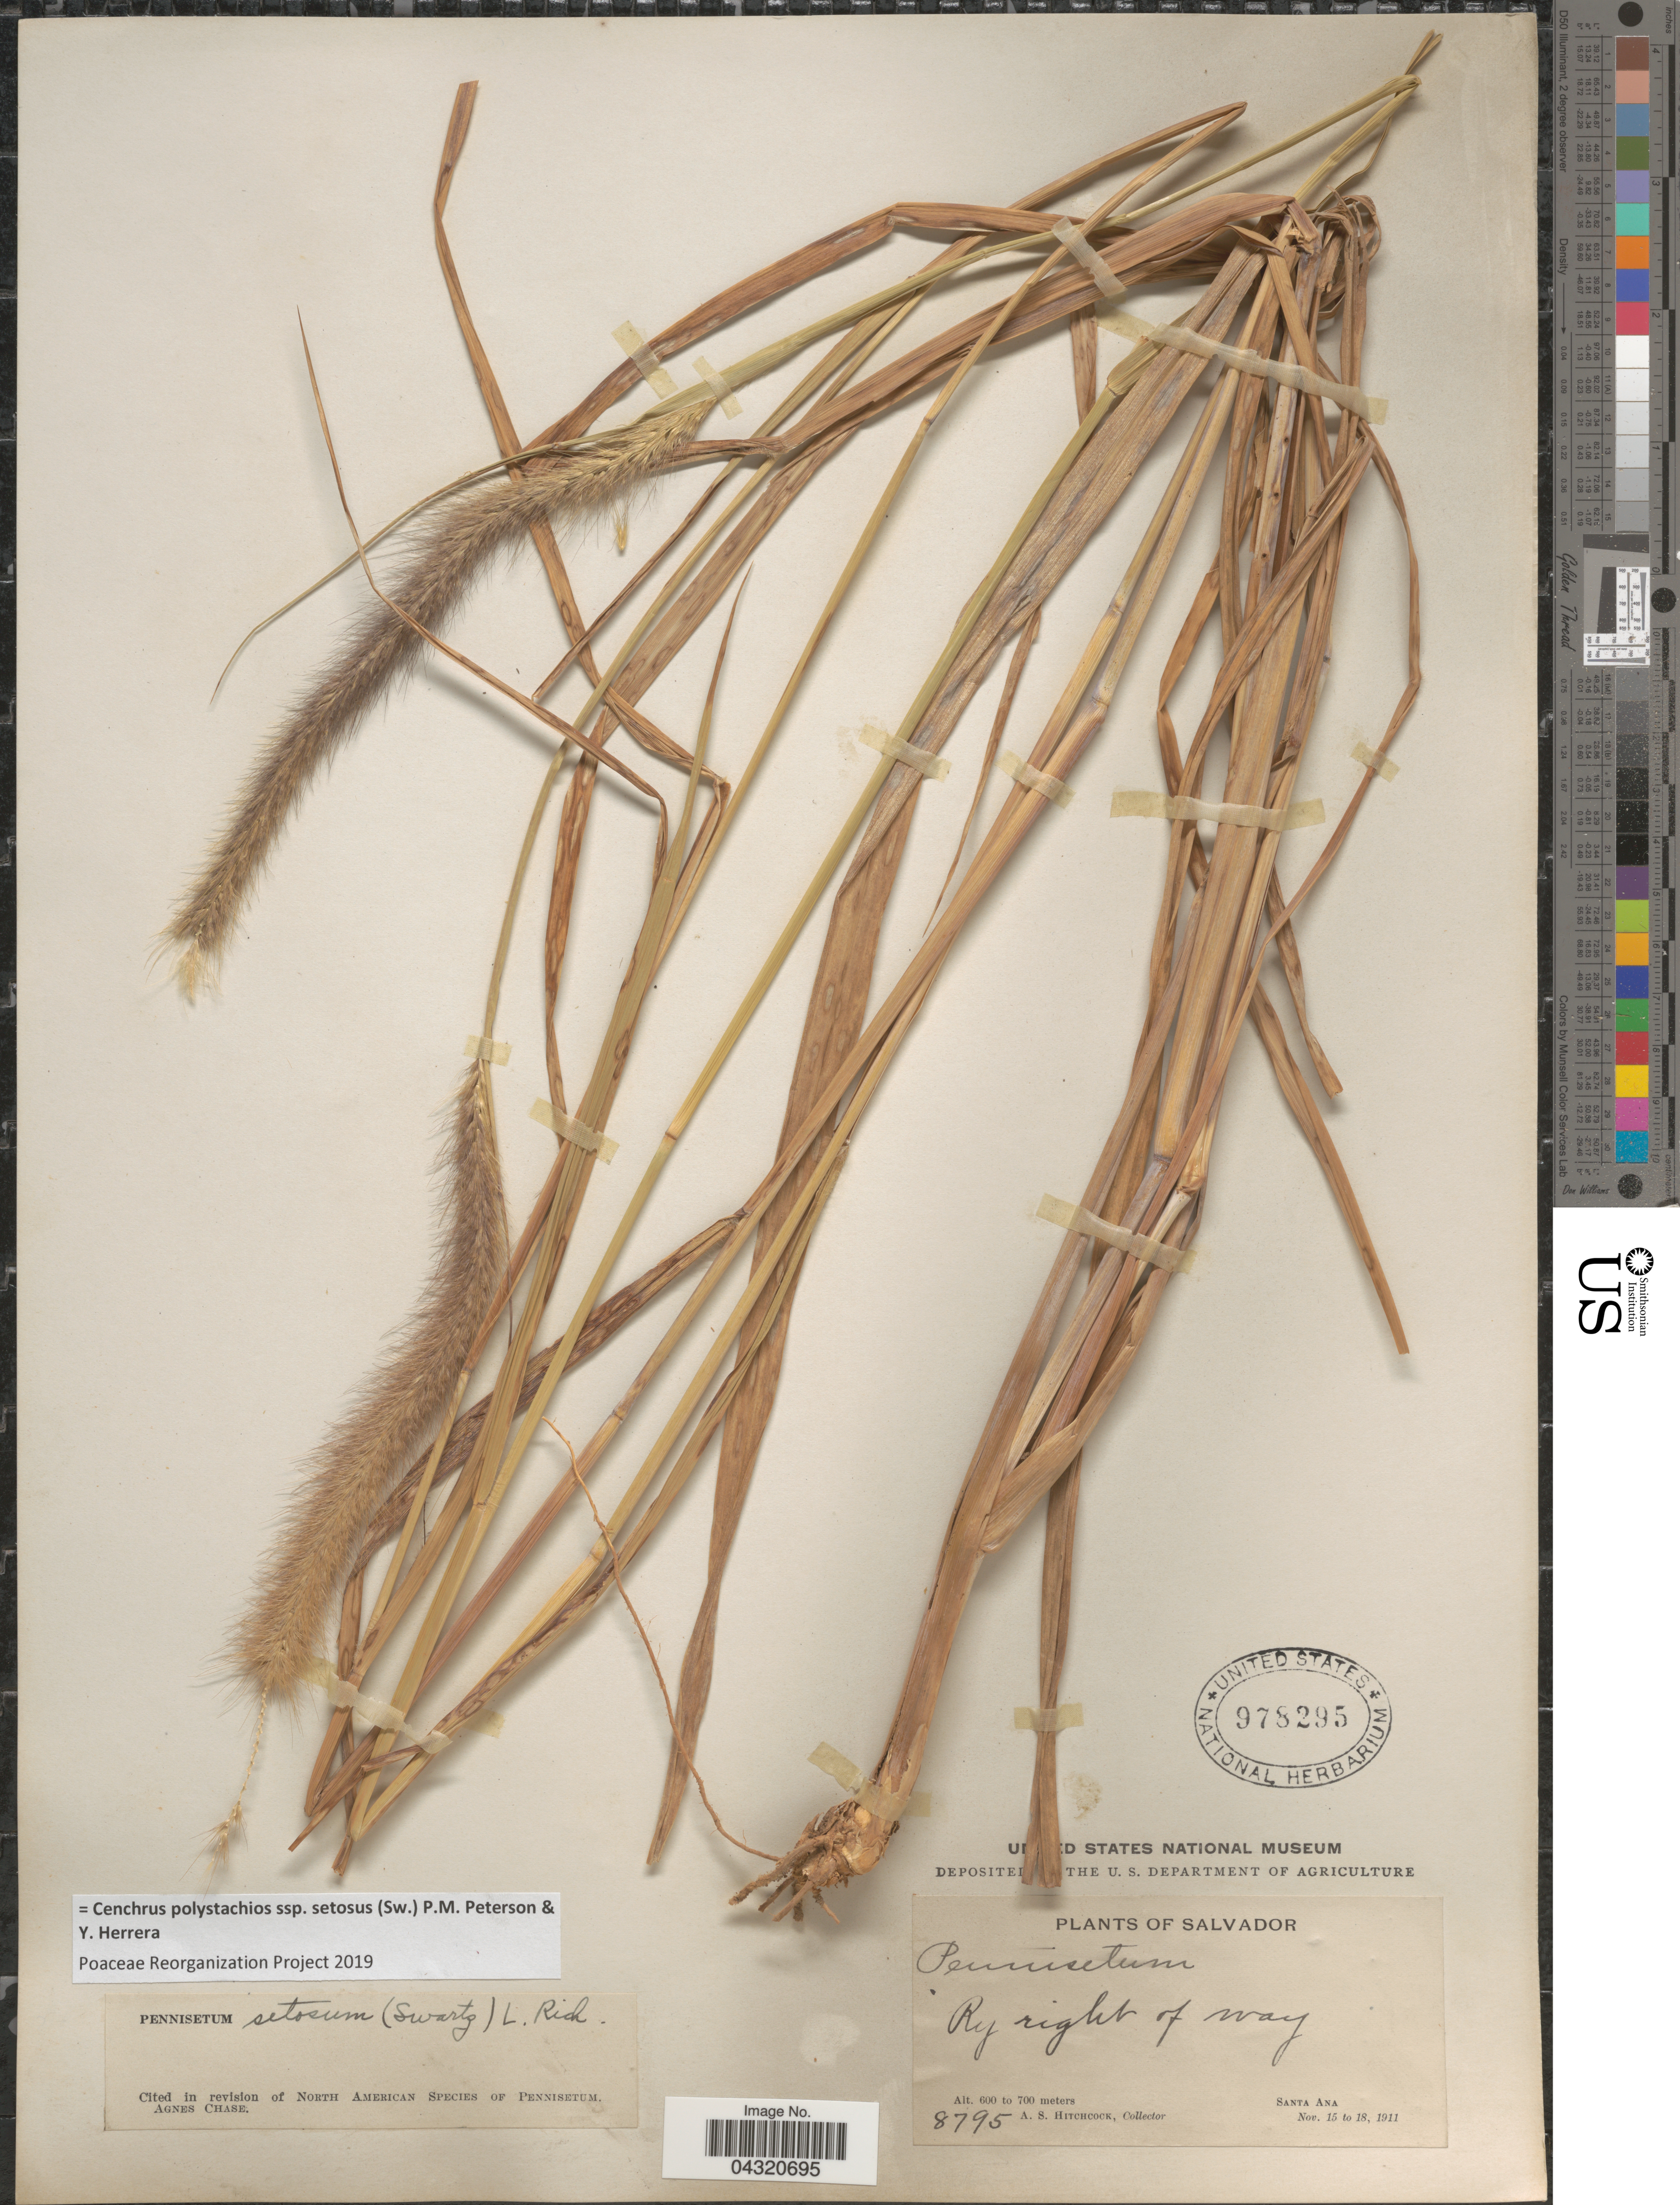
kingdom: Plantae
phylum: Tracheophyta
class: Liliopsida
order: Poales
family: Poaceae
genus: Cenchrus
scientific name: Cenchrus polystachios subsp. setosus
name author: (Sw.) P.M. Peterson & Y. Herrera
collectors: A. S. Hitchcock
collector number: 8795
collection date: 1911-11-15/1911-11-18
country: El Salvador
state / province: Santa Ana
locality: Ry right of way.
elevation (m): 600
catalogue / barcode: US 978295